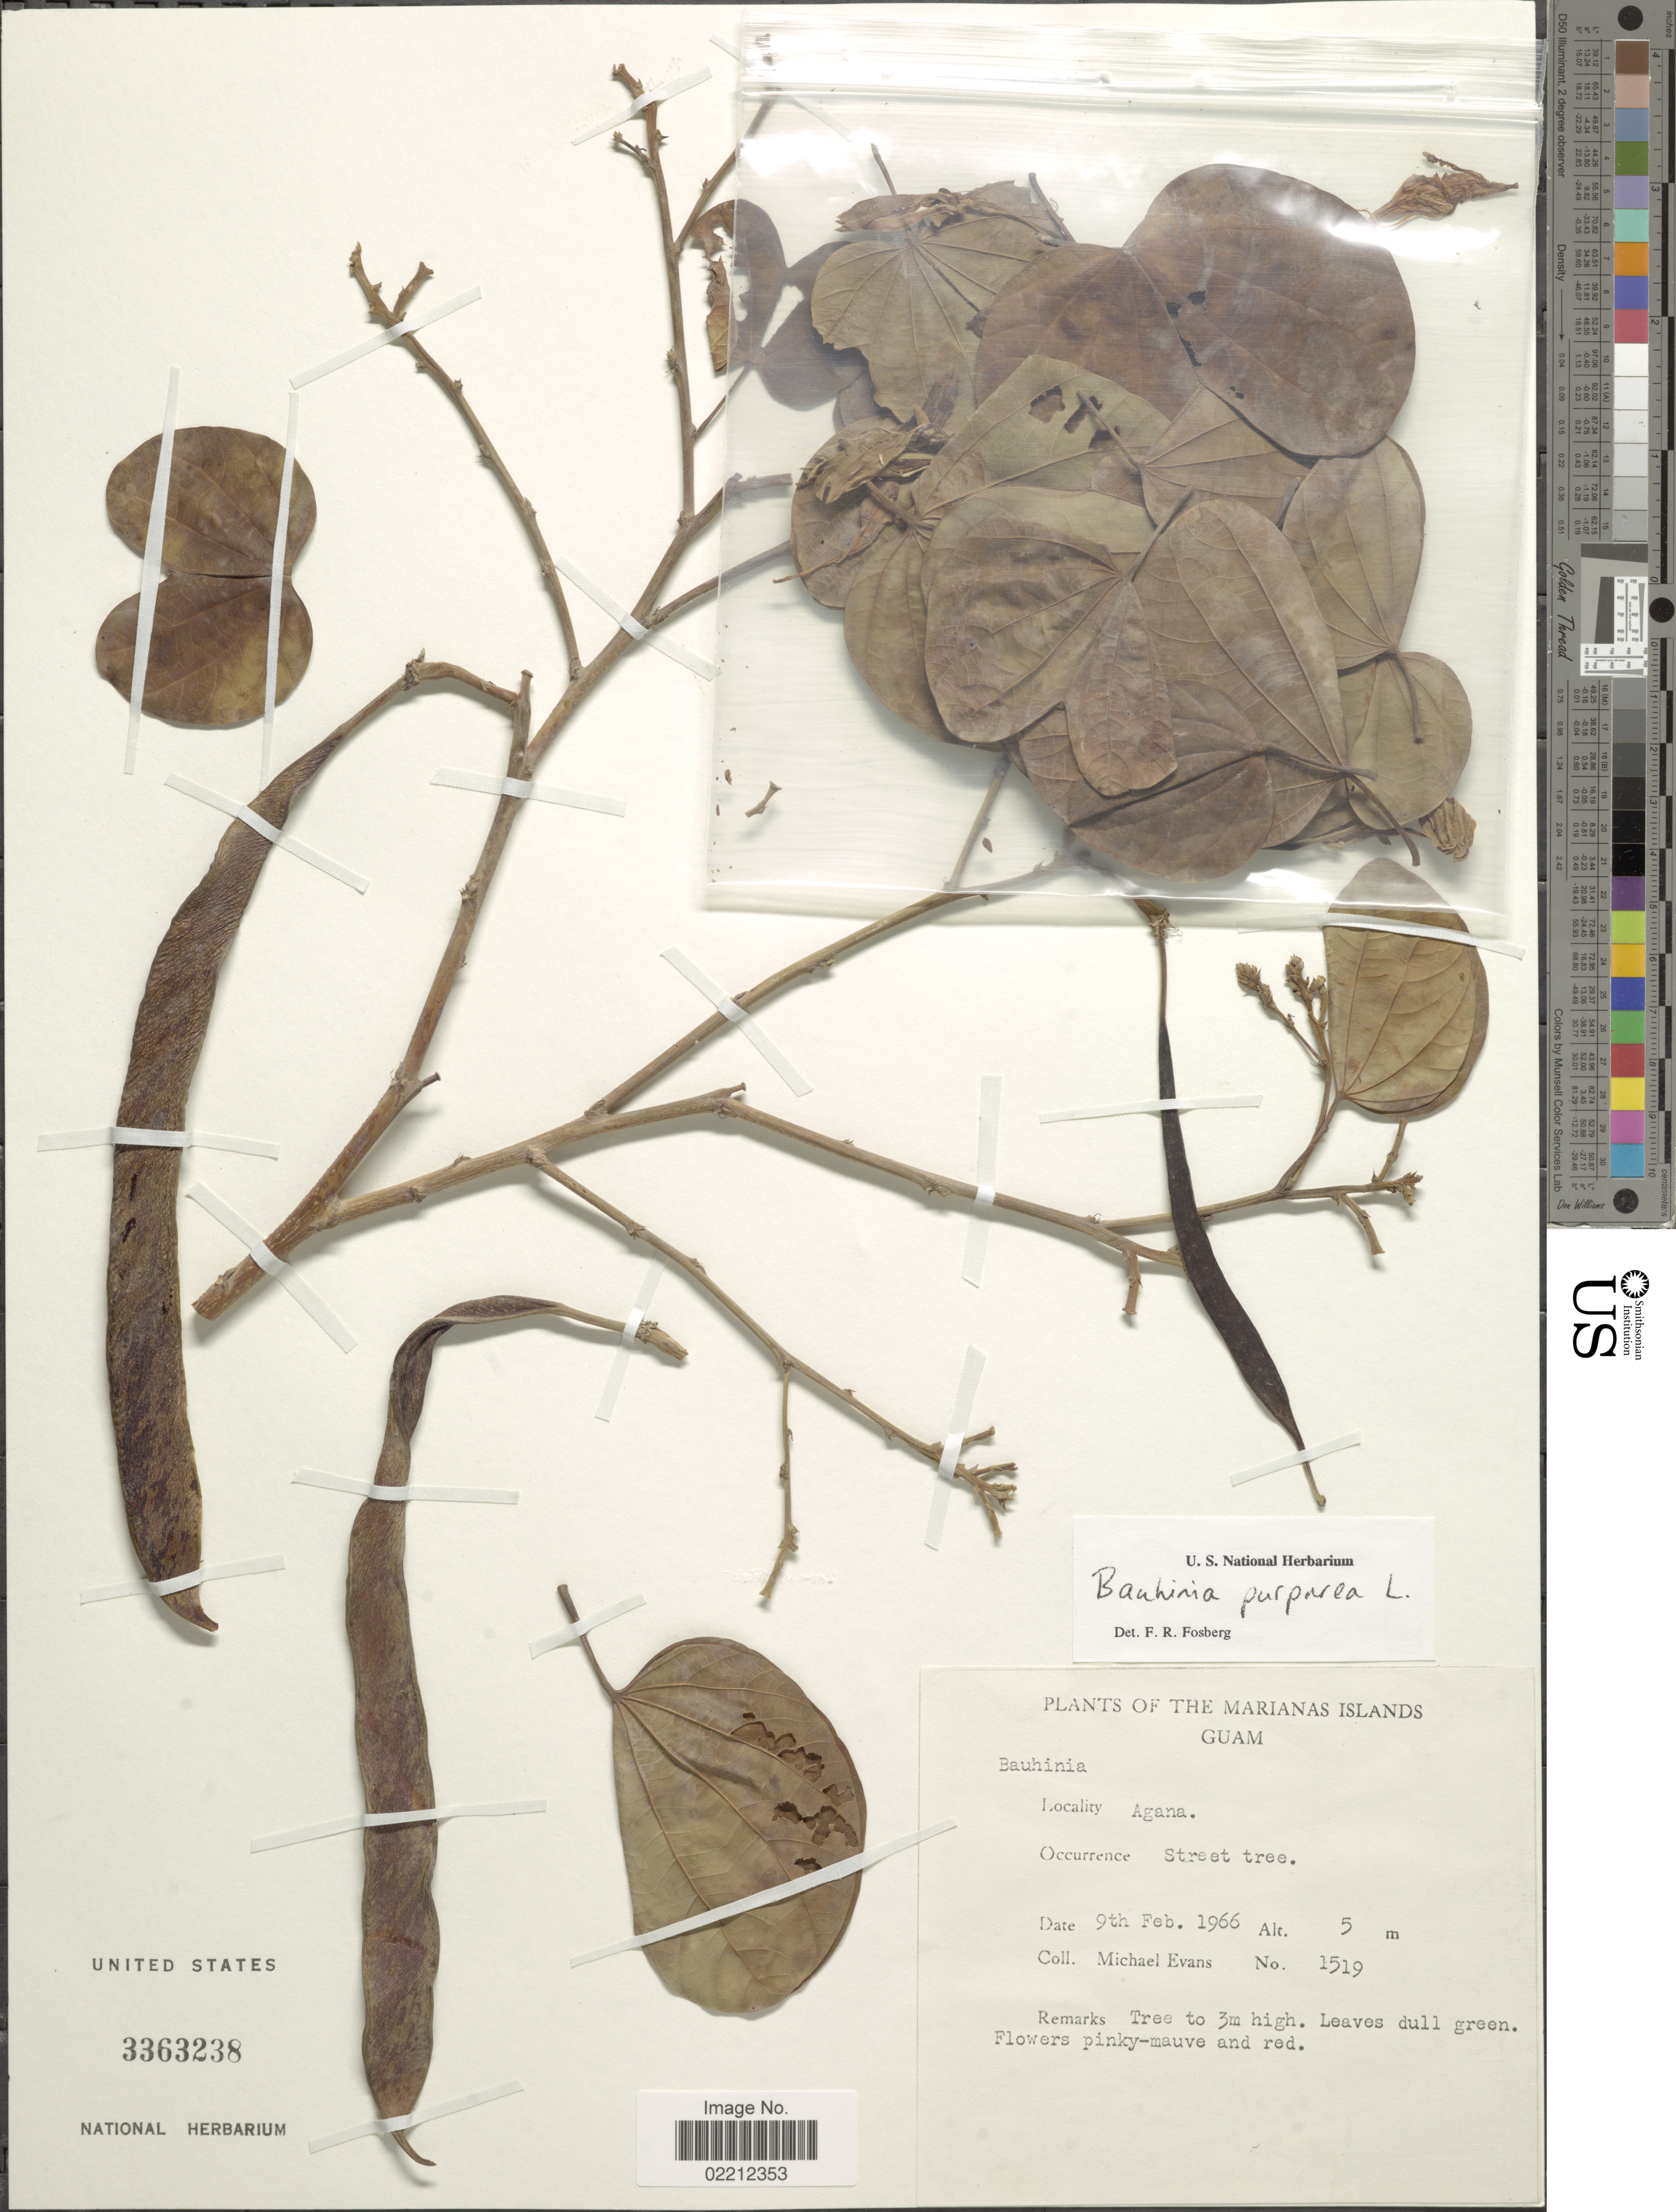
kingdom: Plantae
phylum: Tracheophyta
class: Magnoliopsida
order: Fabales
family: Fabaceae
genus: Bauhinia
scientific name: Bauhinia purpurea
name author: L.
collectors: M. Evans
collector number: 1519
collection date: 1966-02-09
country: Guam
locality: Marianas Islands. Agana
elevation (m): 5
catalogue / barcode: US 3363238